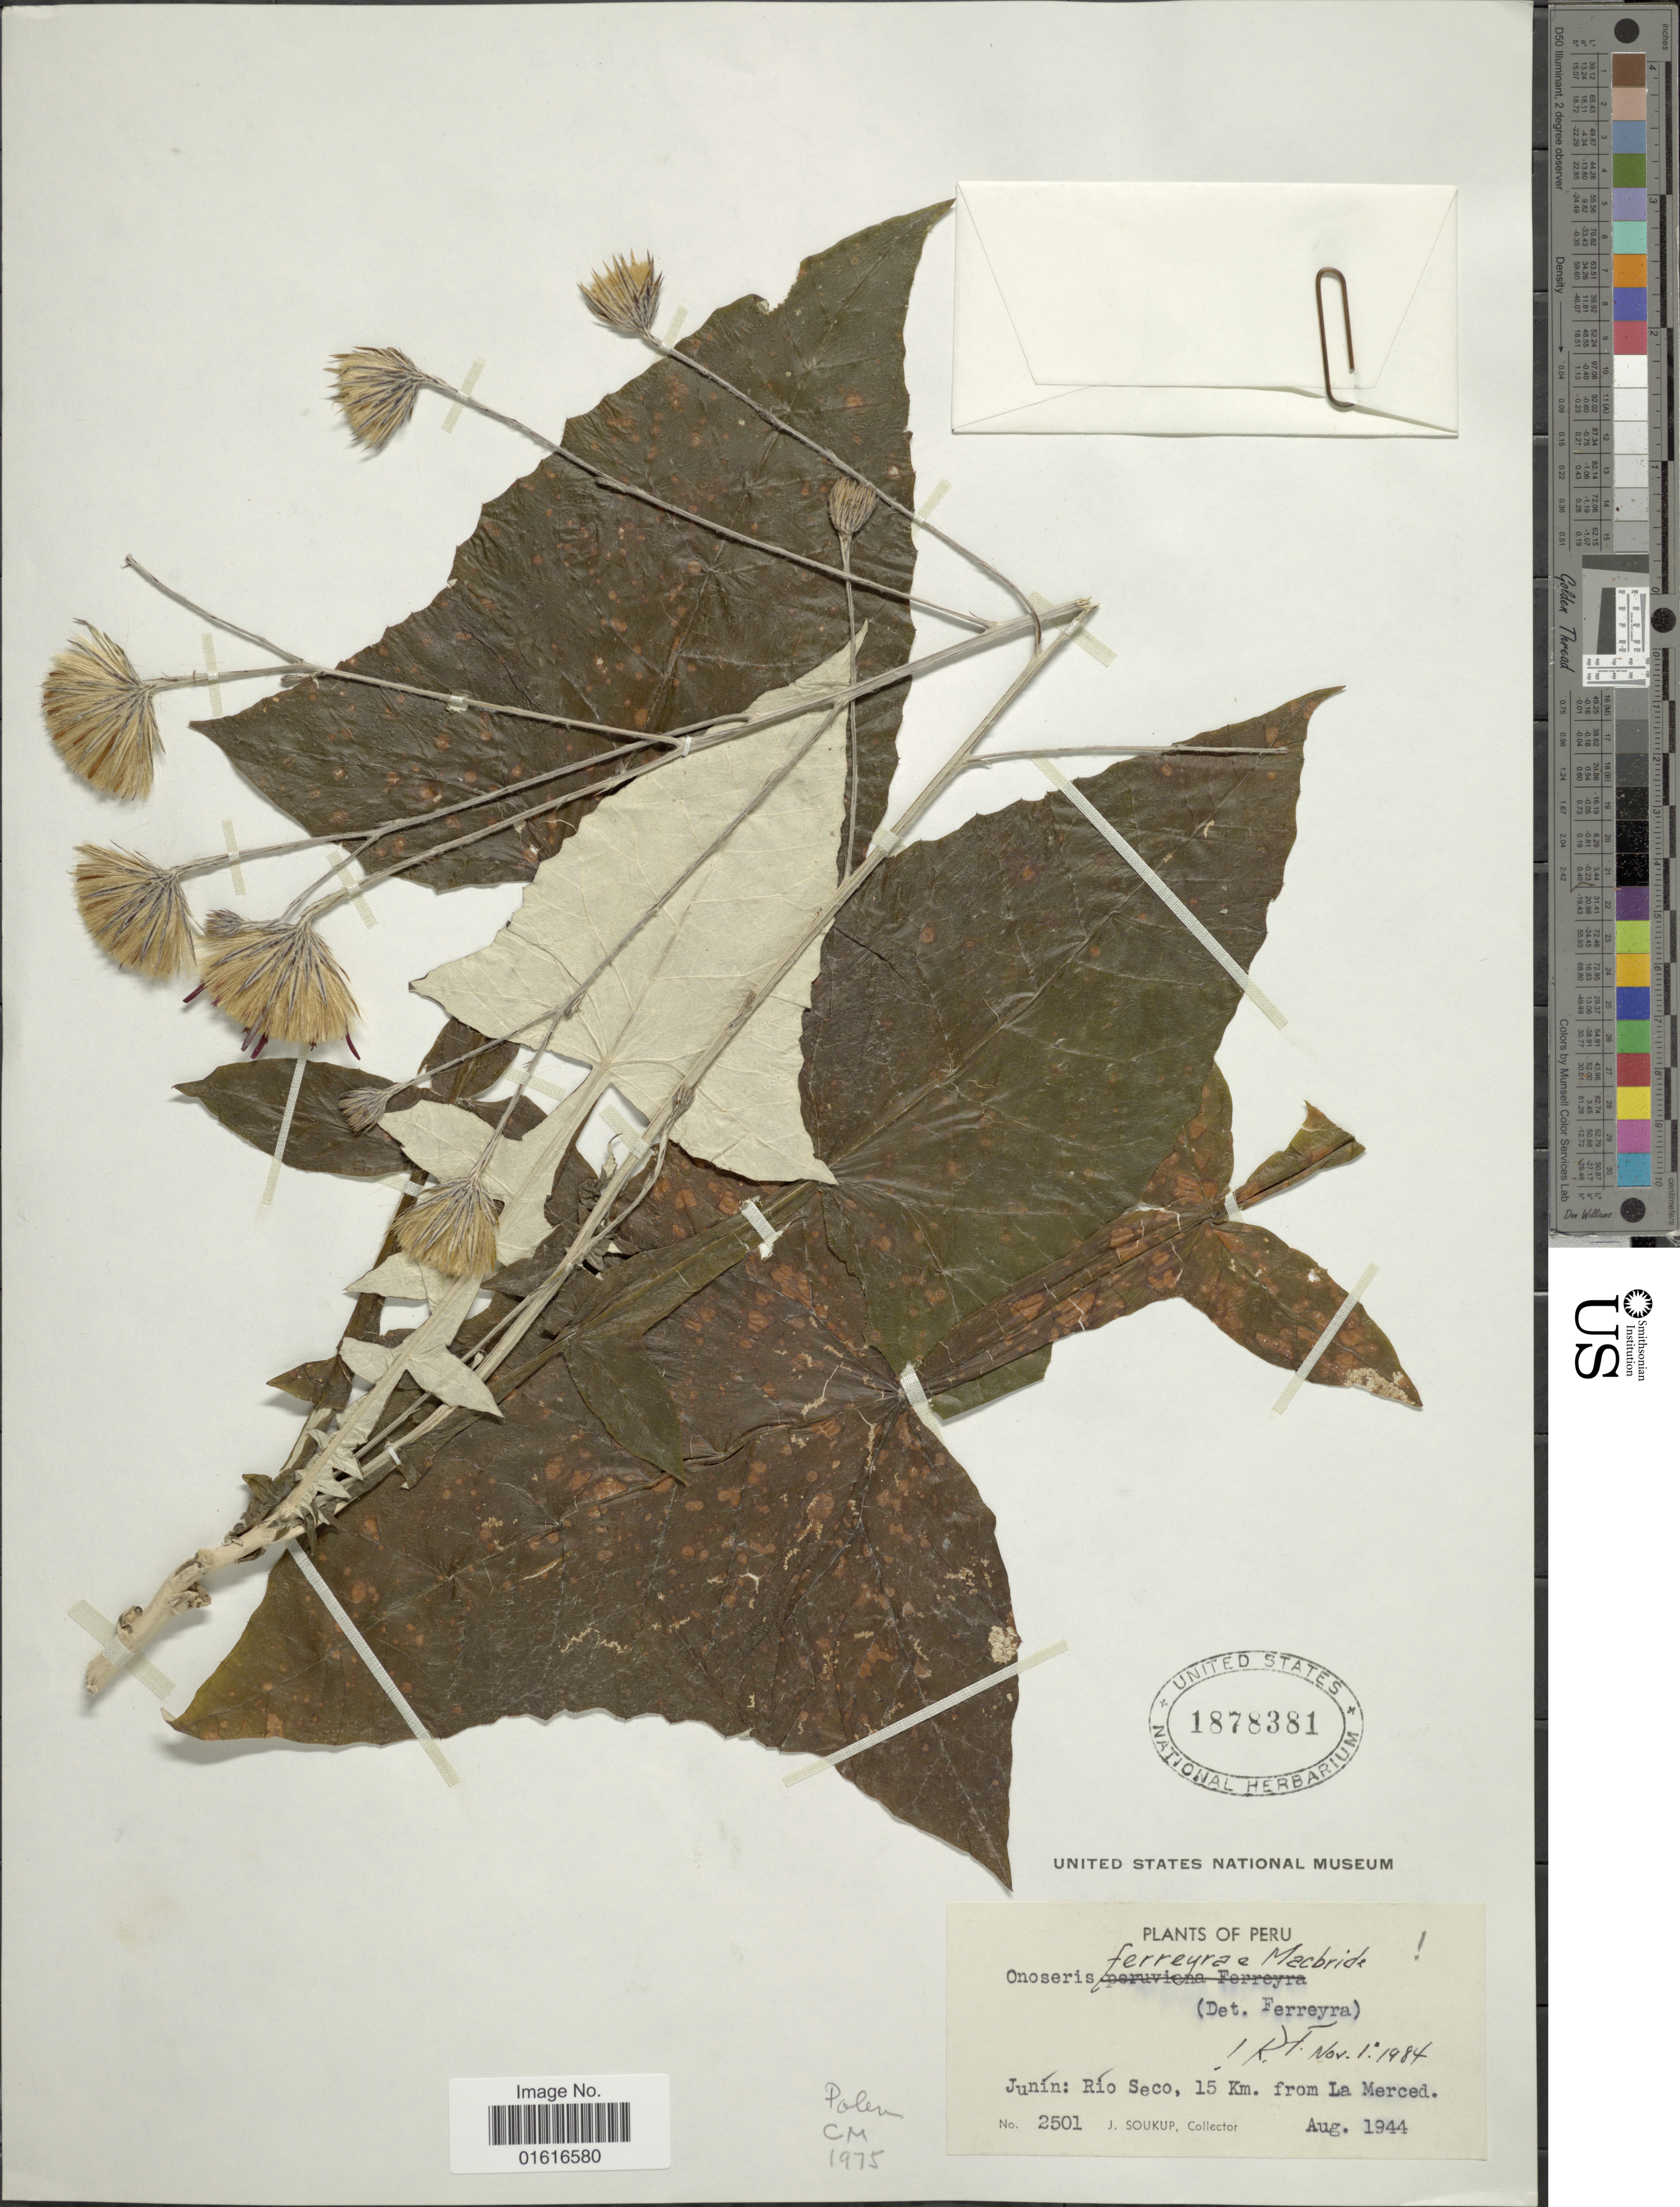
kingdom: Plantae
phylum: Tracheophyta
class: Magnoliopsida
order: Asterales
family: Asteraceae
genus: Onoseris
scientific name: Onoseris peruviana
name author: Ferreyra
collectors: J. Soukup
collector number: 2501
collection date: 1944-08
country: Peru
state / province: Junín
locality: Rio Seco, 15 km. from La Merced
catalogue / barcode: US 1878381